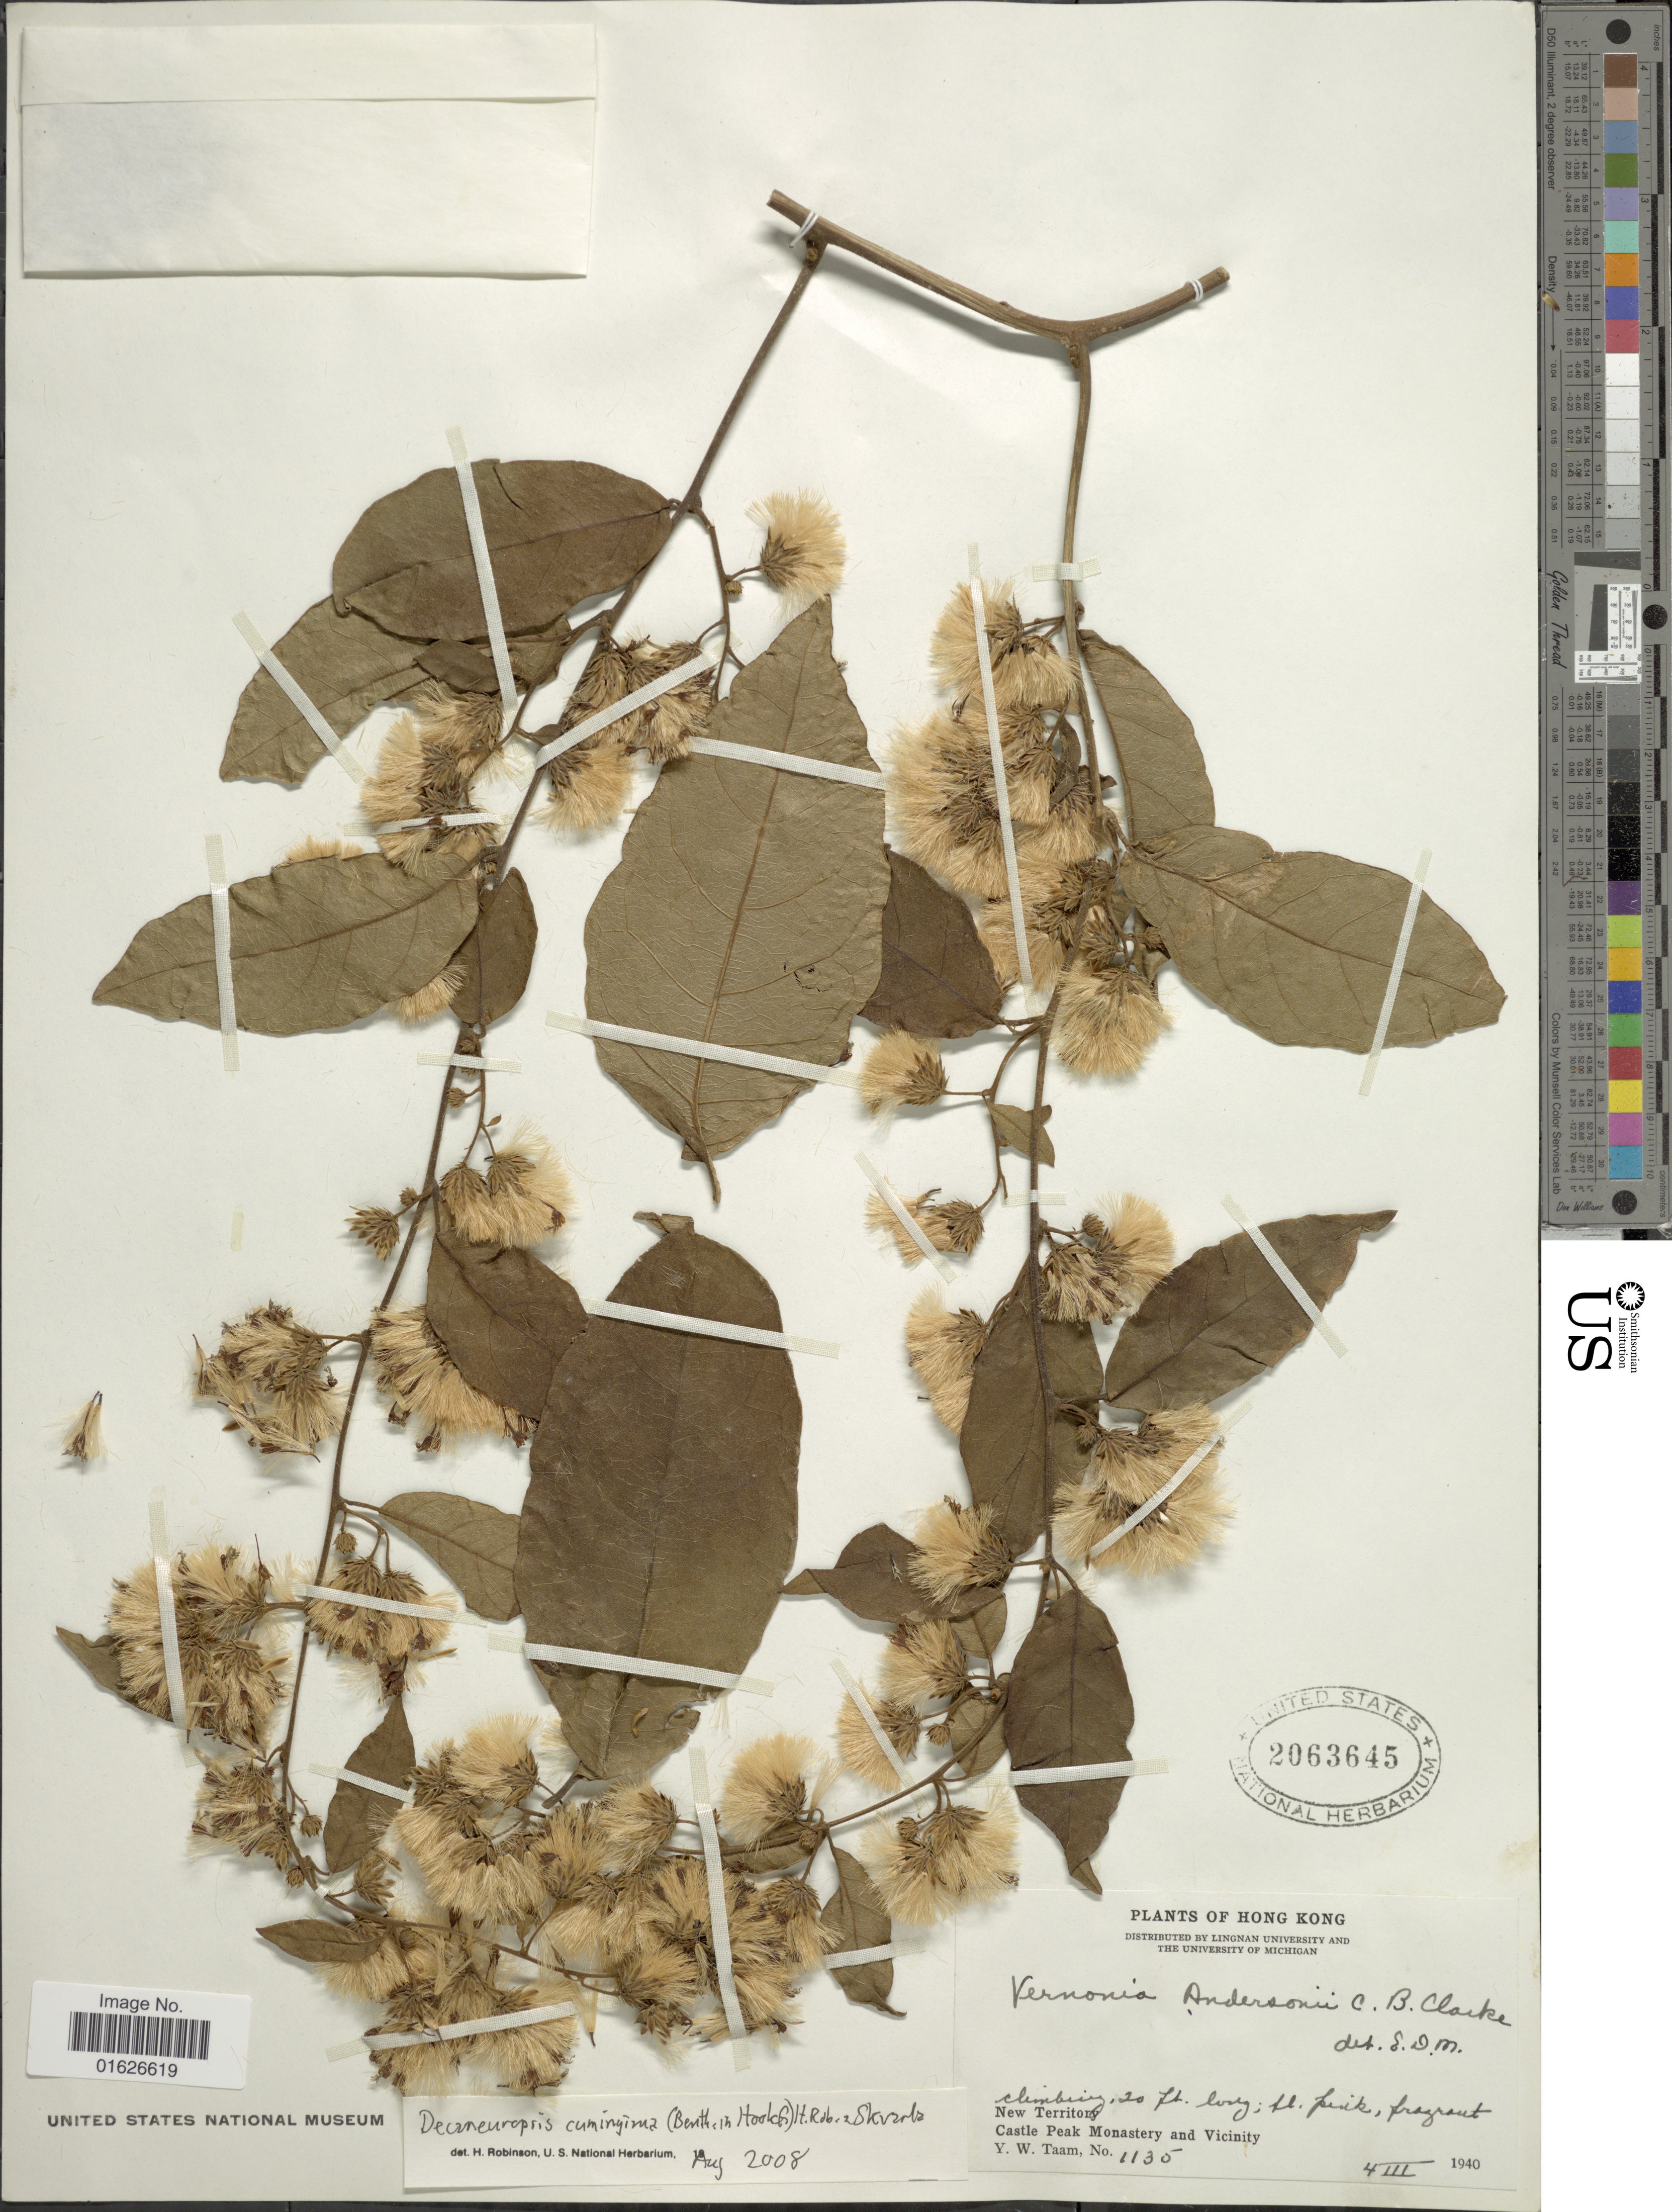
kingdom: Plantae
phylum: Tracheophyta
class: Magnoliopsida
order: Asterales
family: Asteraceae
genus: Decaneuropsis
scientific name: Decaneuropsis cumingiana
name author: (Benth.) H. Rob. & Skvarla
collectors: Y. W. Taam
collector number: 1135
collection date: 1940-03-04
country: China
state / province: Hong Kong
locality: New Territory, Castle Peak Monastery adnd Vicinity.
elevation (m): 6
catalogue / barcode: US 2063645